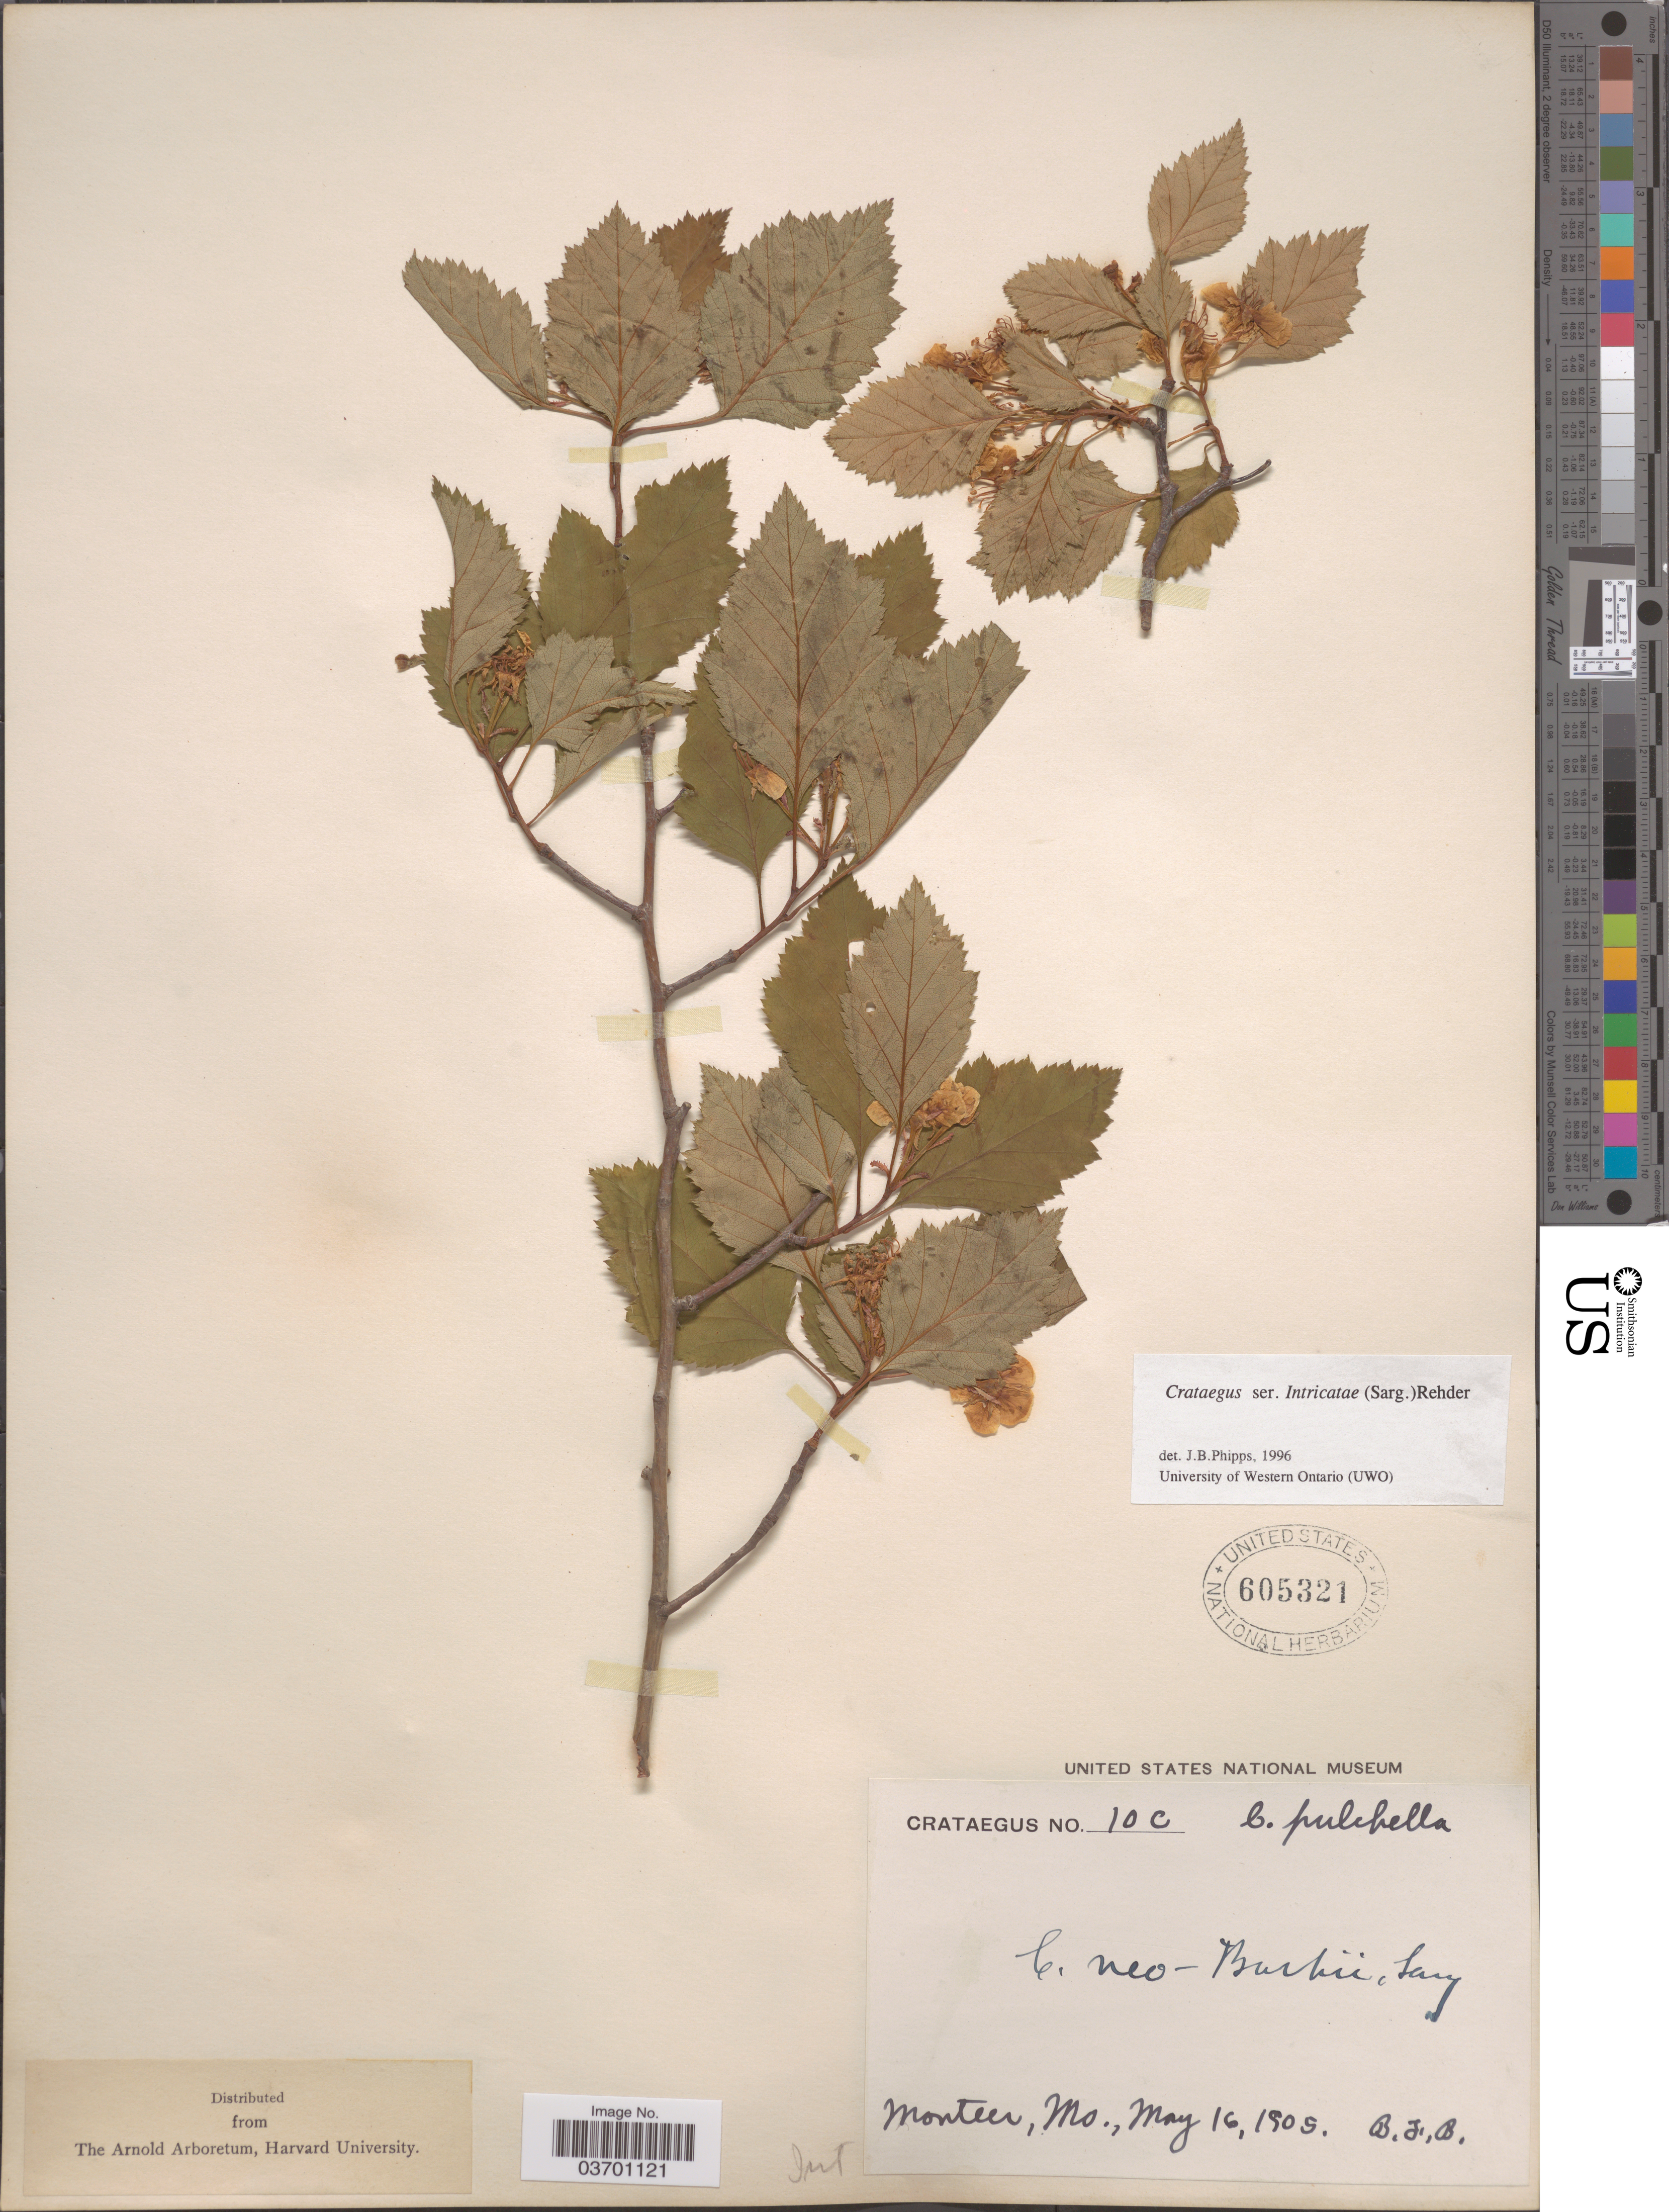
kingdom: Plantae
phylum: Tracheophyta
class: Magnoliopsida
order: Rosales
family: Rosaceae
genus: Crataegus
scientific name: Crataegus neobushii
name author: Sarg.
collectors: B. F. B.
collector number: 10C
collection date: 1905-05-16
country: United States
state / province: Missouri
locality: Monteer.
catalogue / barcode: US 605321